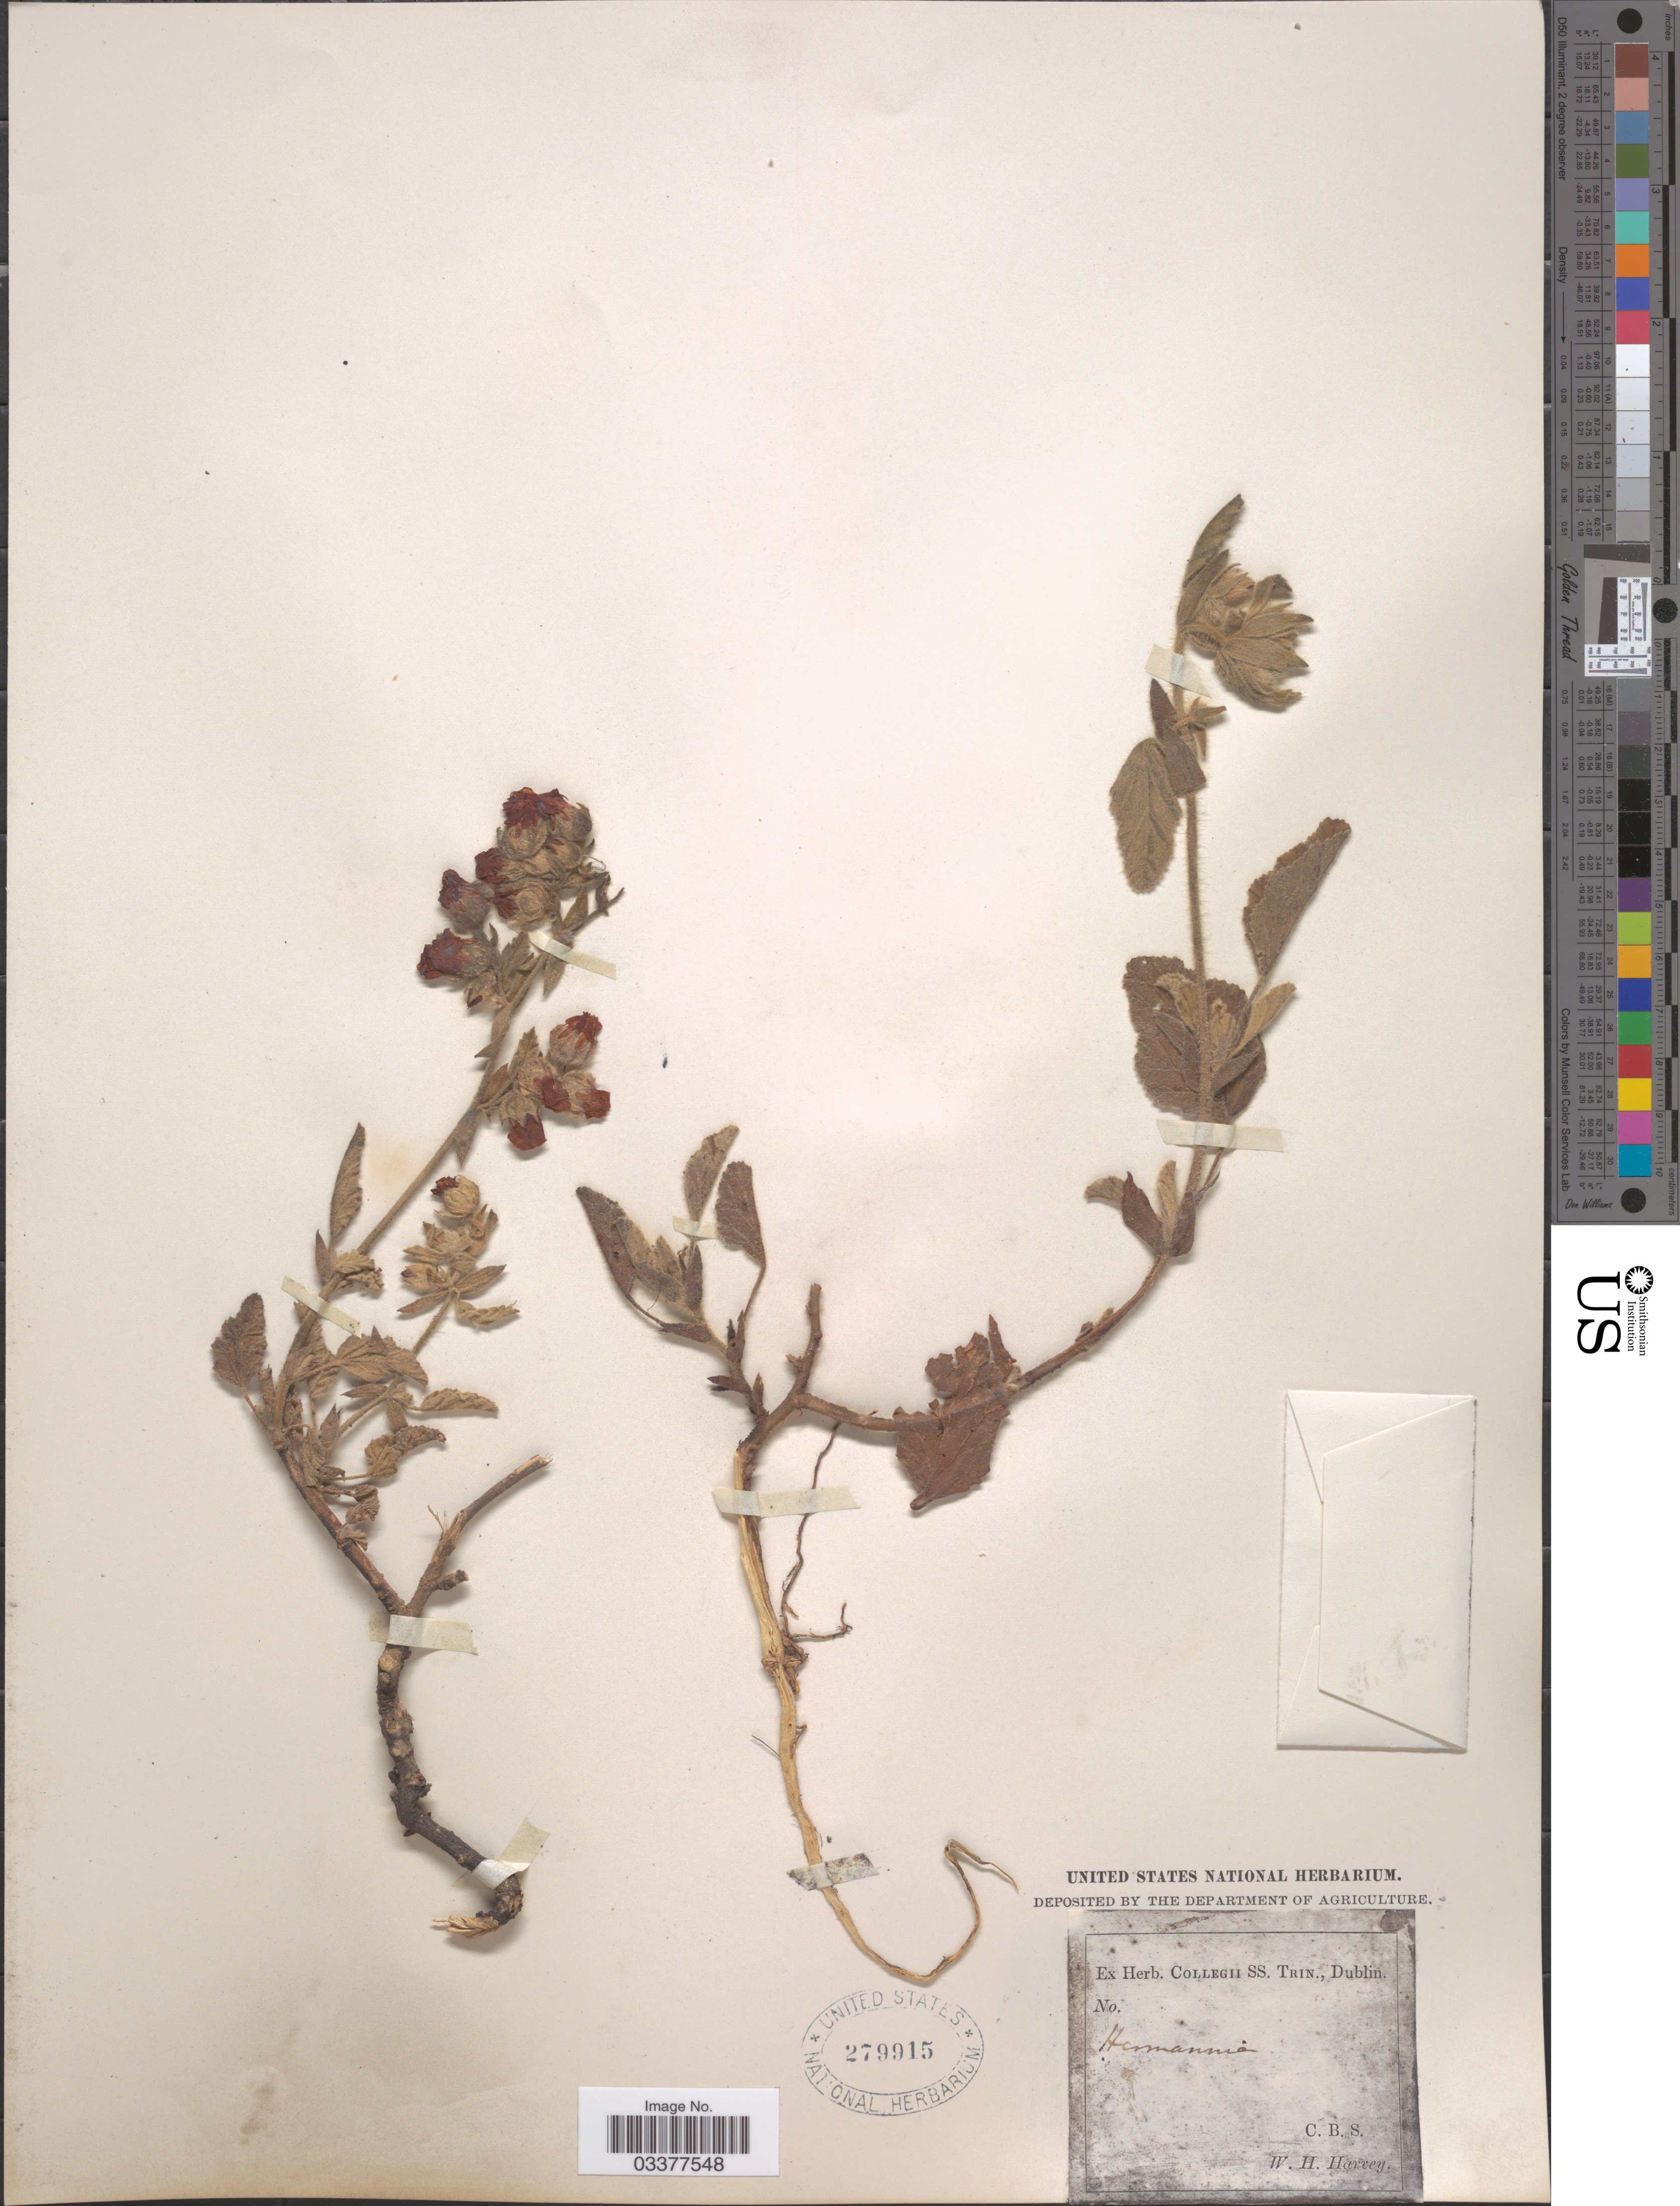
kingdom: Plantae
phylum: Tracheophyta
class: Magnoliopsida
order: Malvales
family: Malvaceae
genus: Hermannia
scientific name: Hermannia sp.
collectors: W. Harvey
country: South Africa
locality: C. B. S.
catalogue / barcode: US 279915